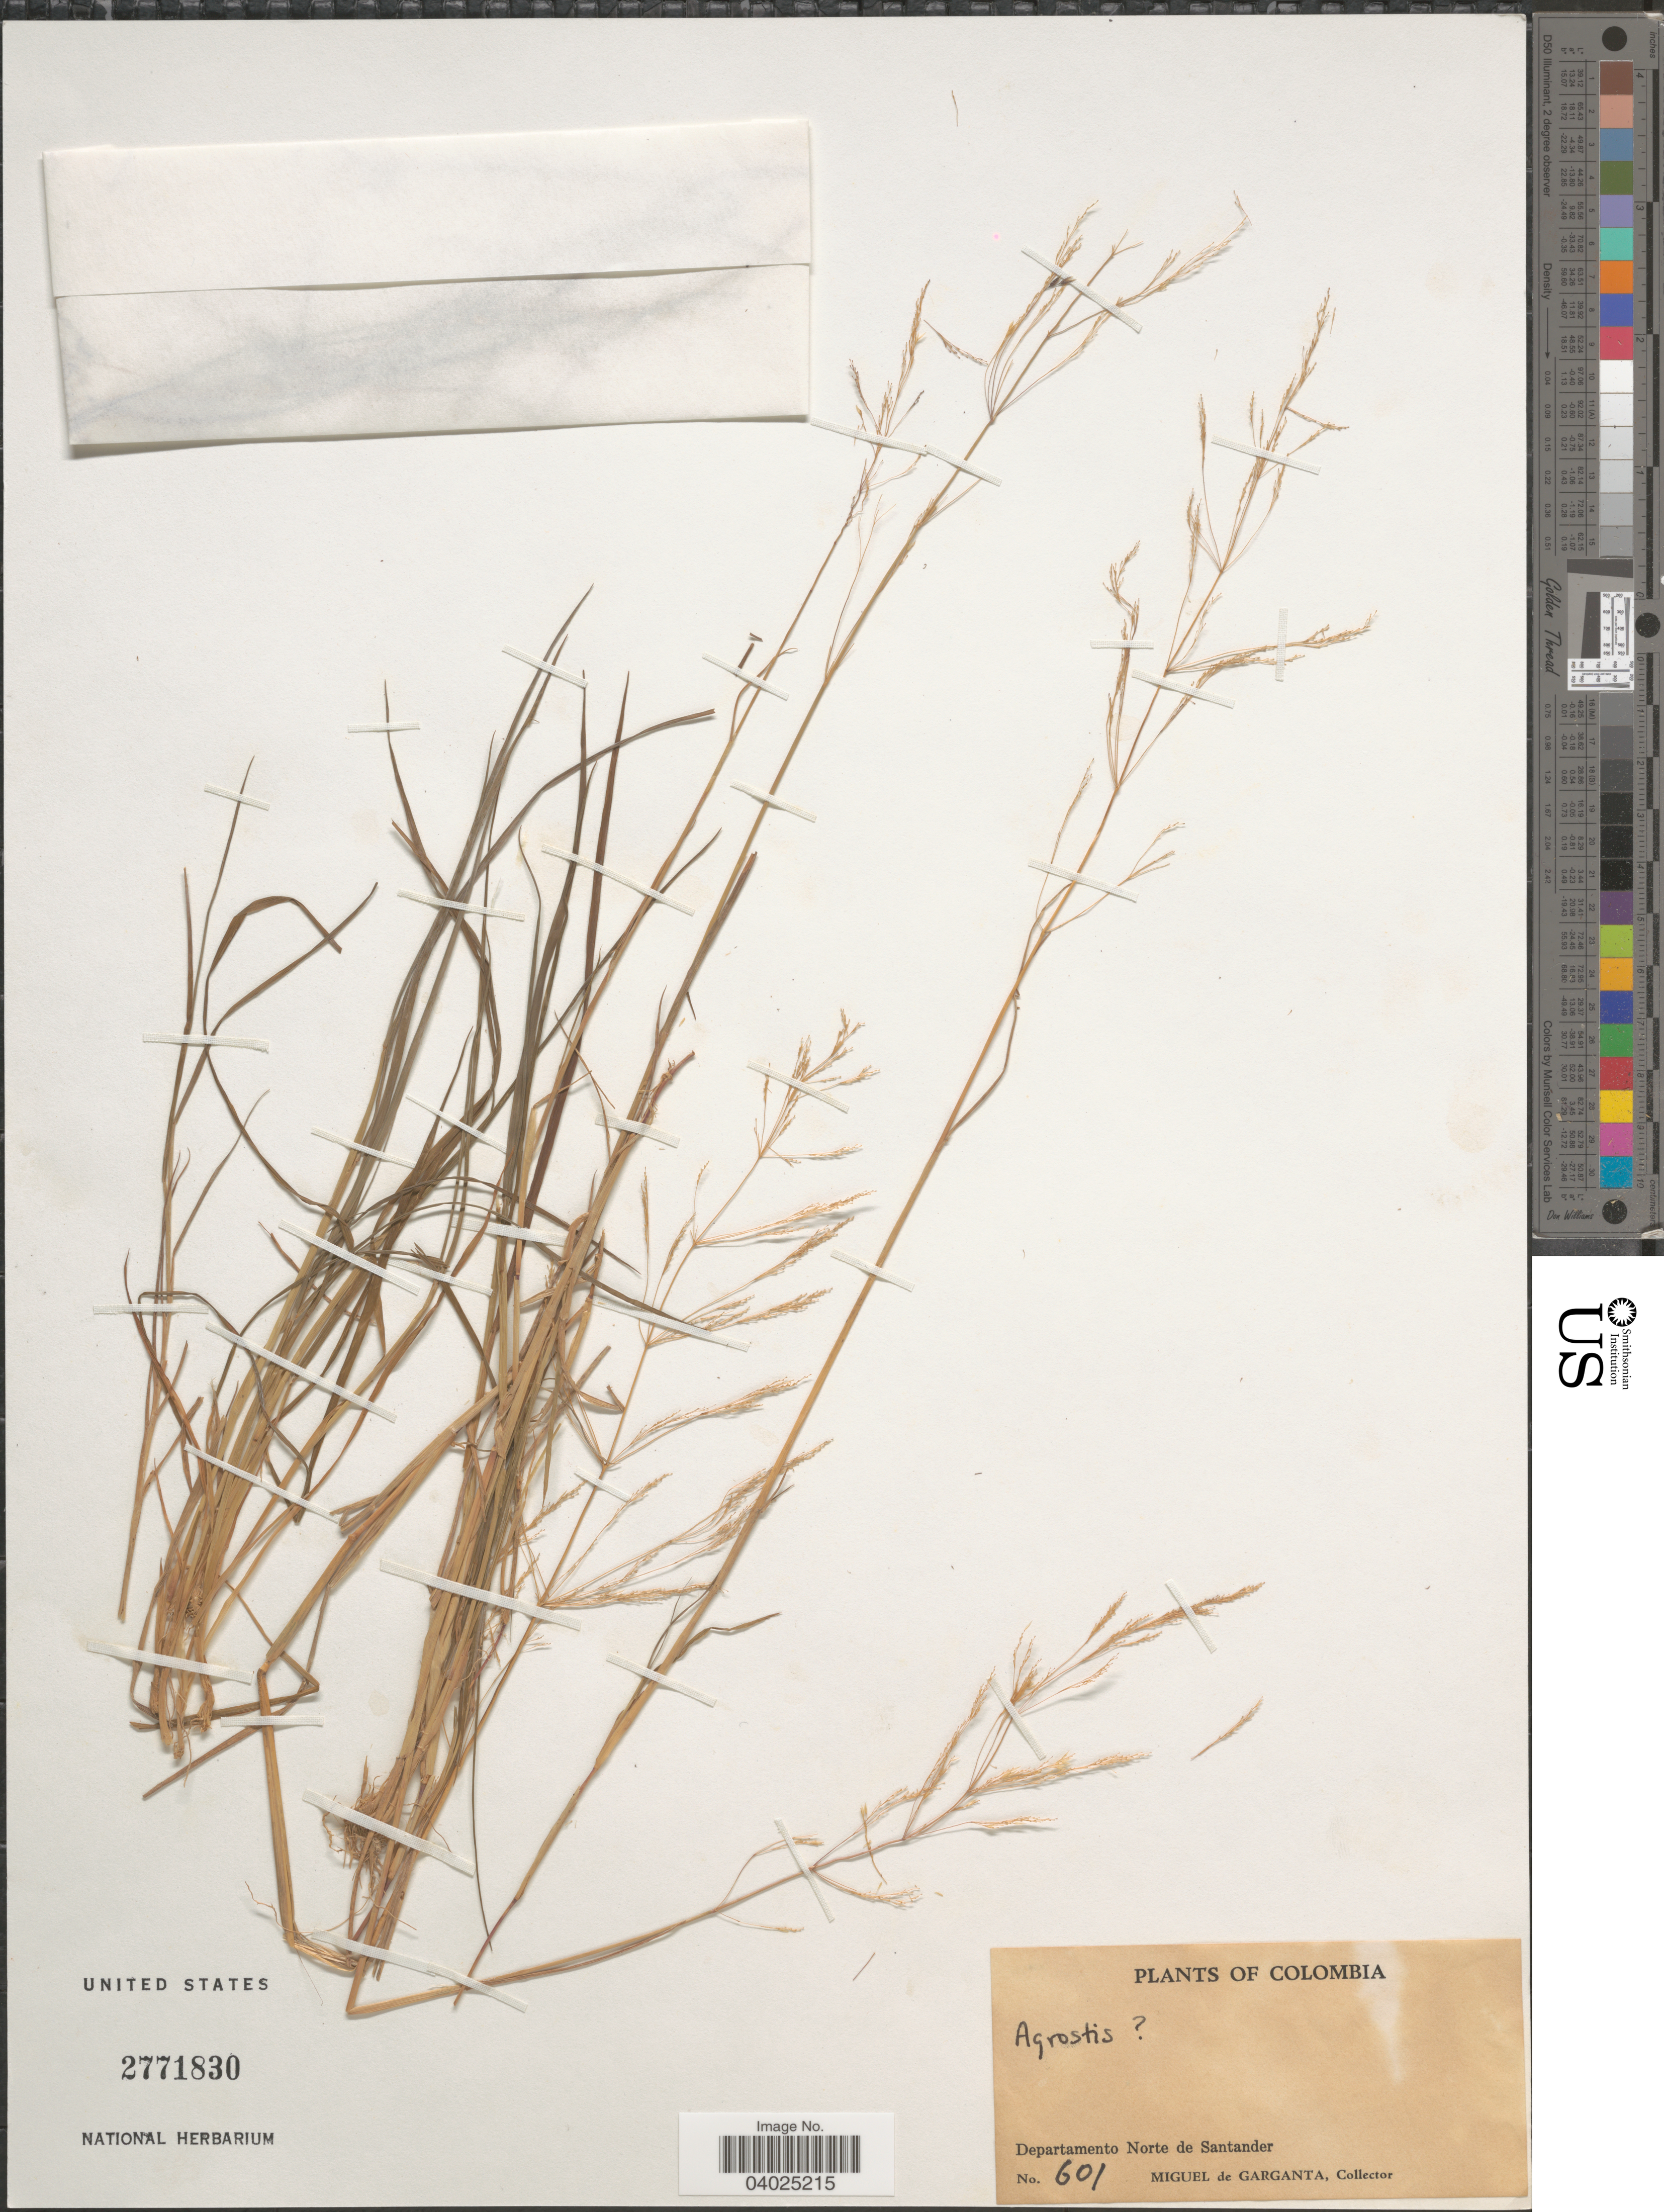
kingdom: Plantae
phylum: Tracheophyta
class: Liliopsida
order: Poales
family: Poaceae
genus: Agrostis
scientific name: Agrostis sp.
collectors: M. Garganta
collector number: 601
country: Colombia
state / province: Norte de Santander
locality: Departamento Norte de Santander.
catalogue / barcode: US 2771830